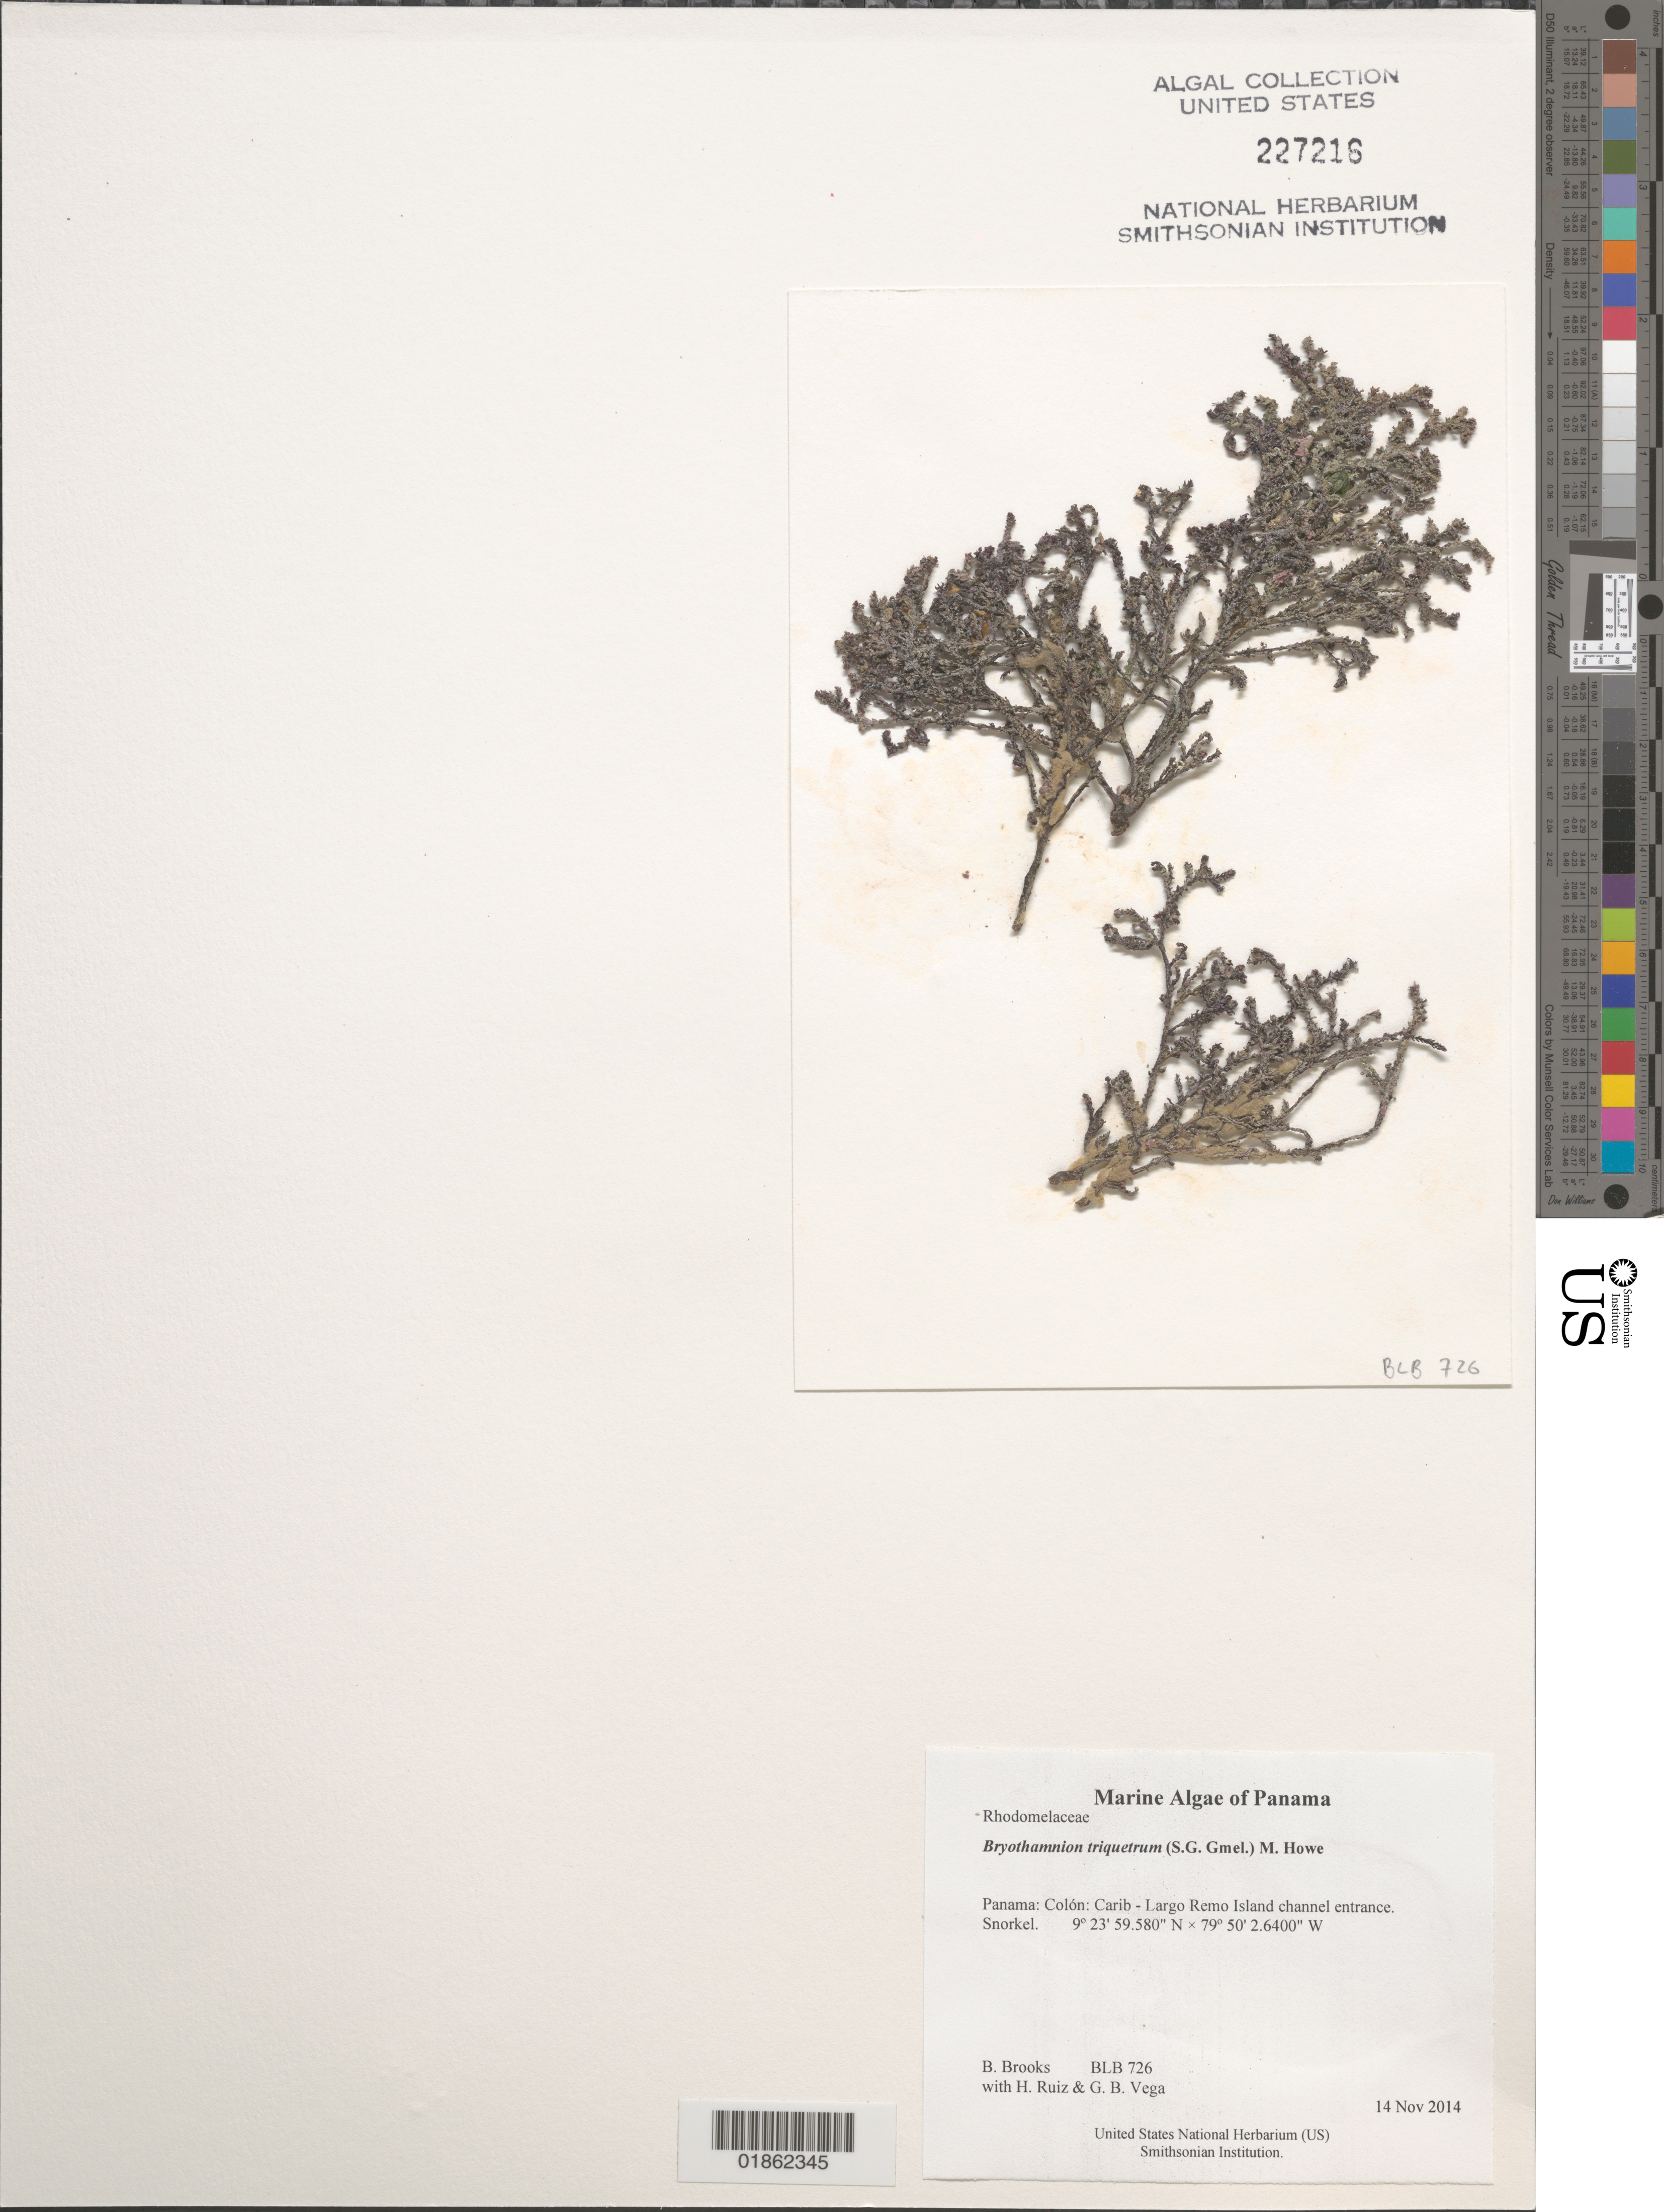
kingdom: Plantae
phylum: Rhodophyta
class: Florideophyceae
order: Ceramiales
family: Rhodomelaceae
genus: Alsidium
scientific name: Alsidium sp.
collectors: B. Brooks, H. Ruiz & G. B. Vega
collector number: BLB 726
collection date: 2014-11-14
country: Panama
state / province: Colón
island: Largo Remo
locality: Carib - Largo Remo Island channel entrance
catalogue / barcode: US 227216